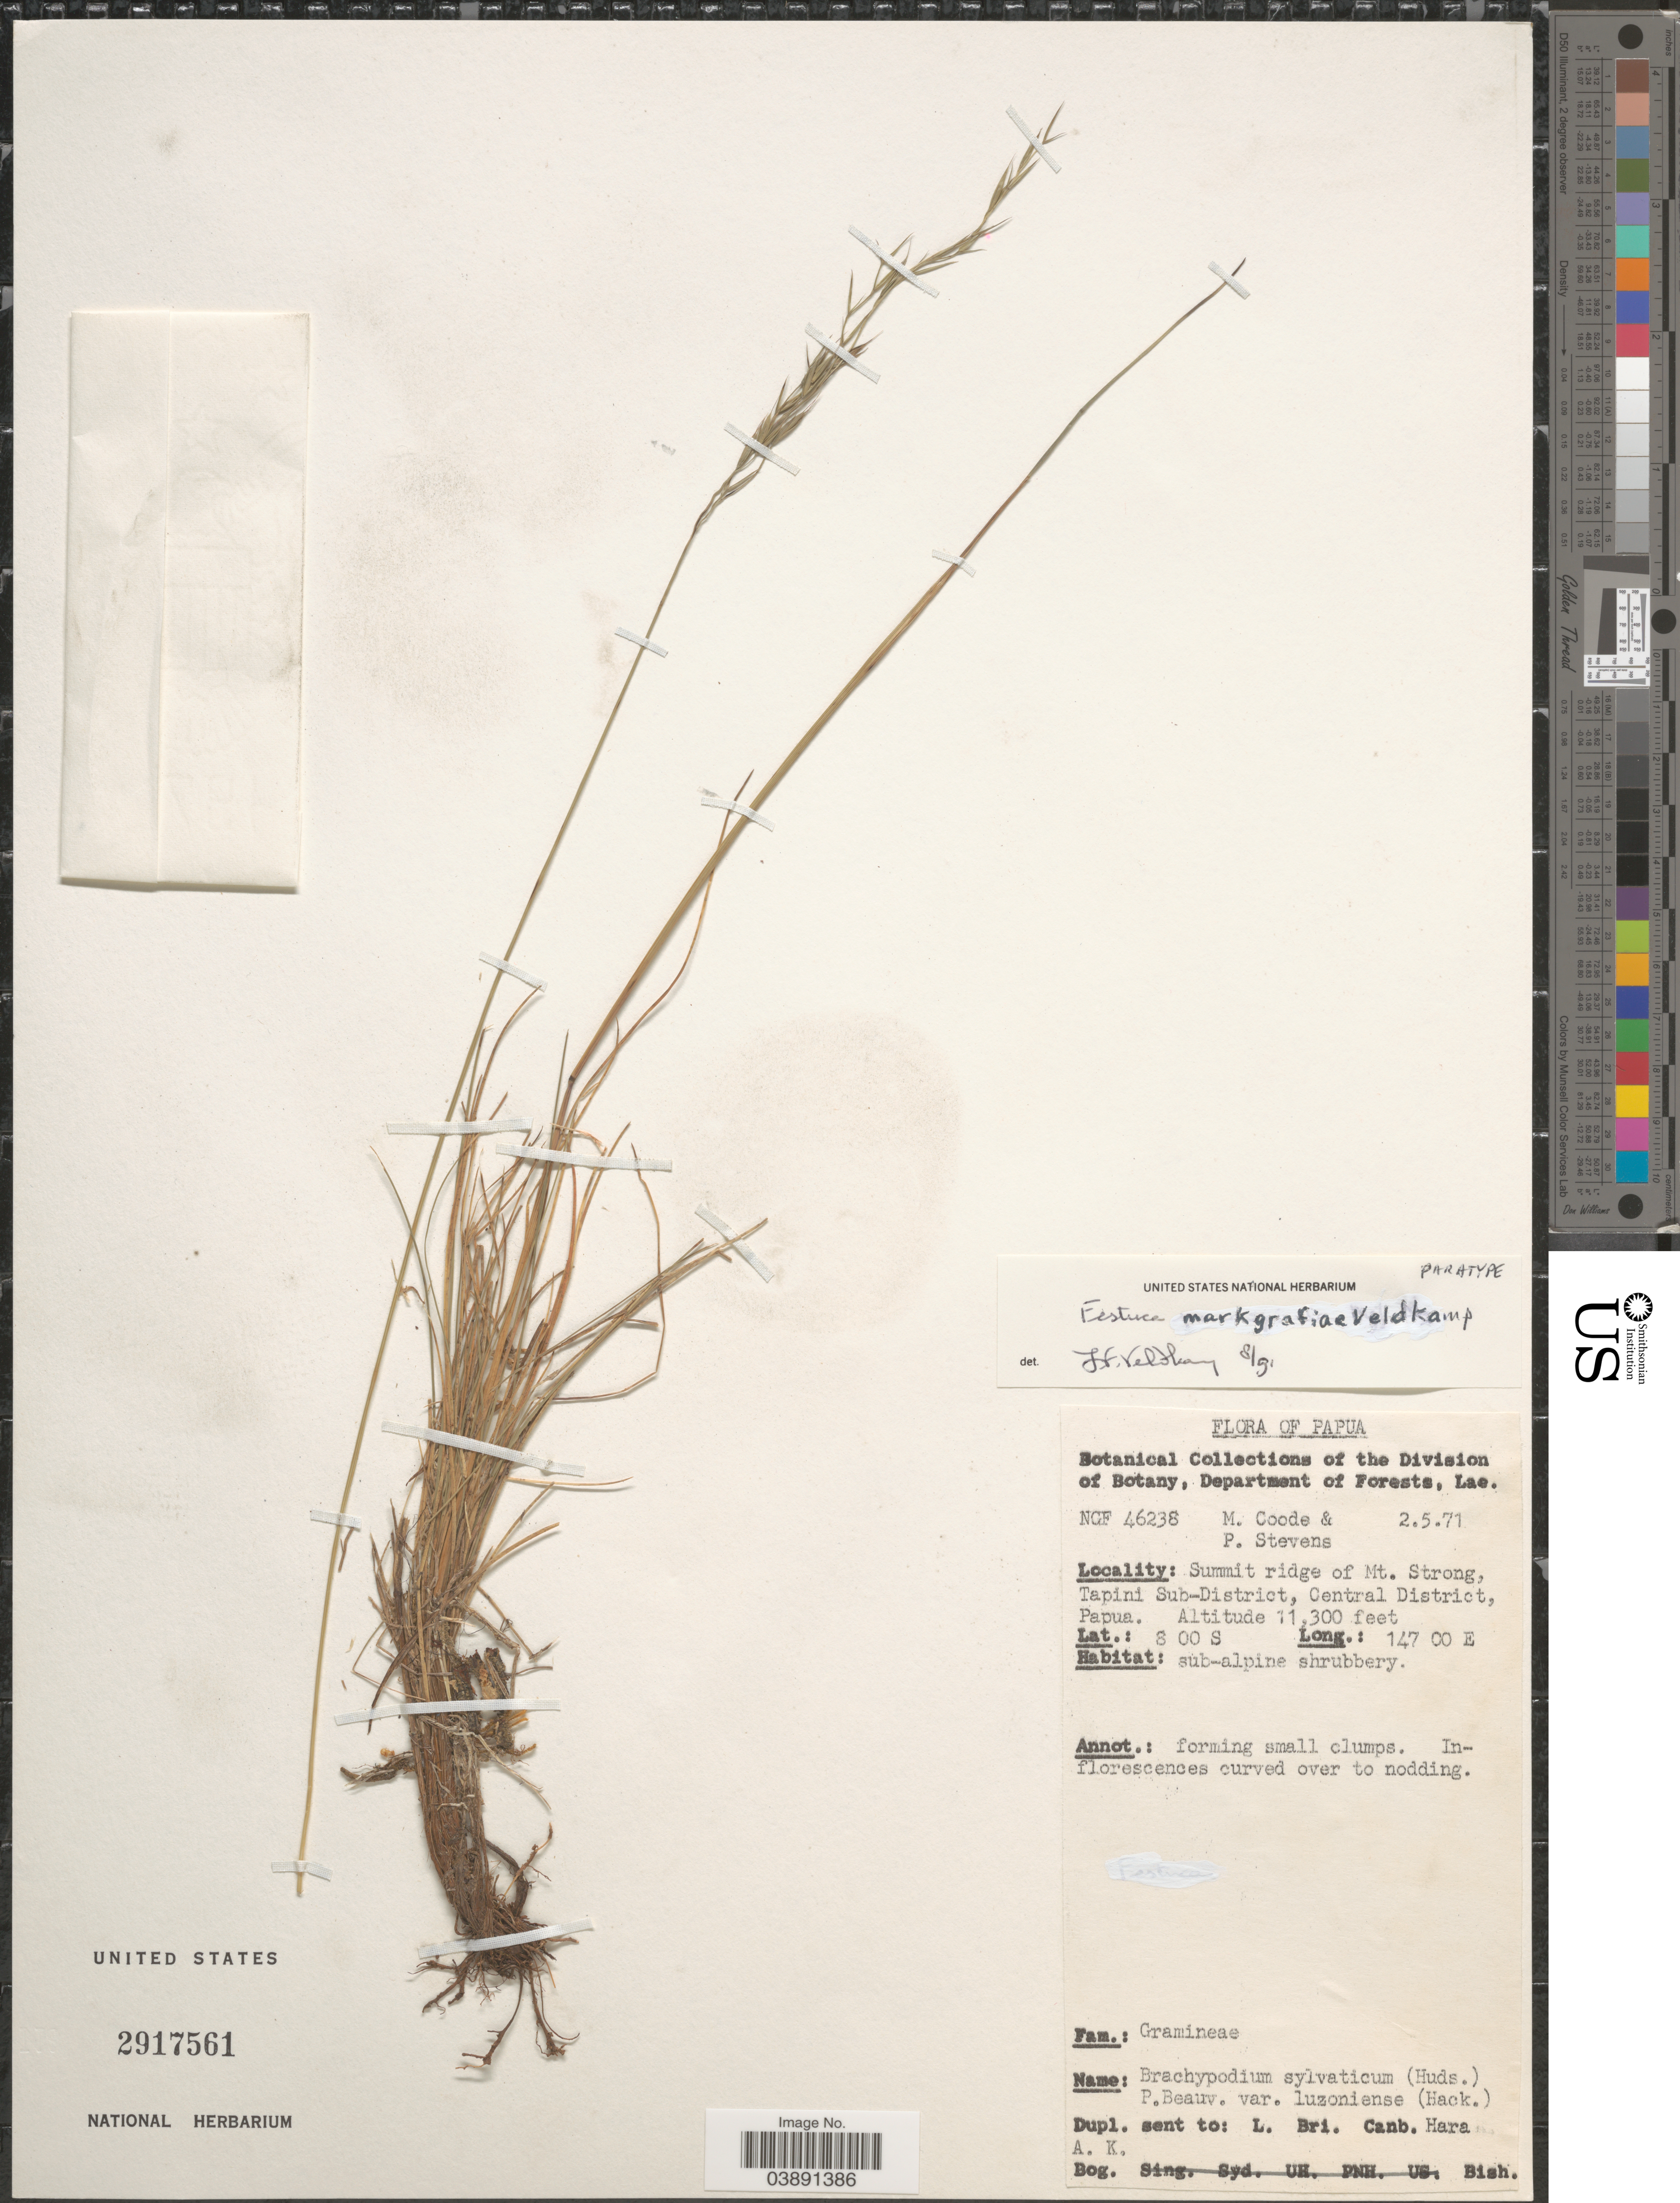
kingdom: Plantae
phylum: Tracheophyta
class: Liliopsida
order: Poales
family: Poaceae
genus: Festuca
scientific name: Festuca markgrafiae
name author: Veldkamp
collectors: M. Coode & P. F. Stevens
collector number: NCF 46238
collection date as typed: Transcribed d/m/y: 2/5/71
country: Papua New Guinea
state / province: Central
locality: Papua. Summit ridge of Mt. Strong, Tapini Sub-District, Central District.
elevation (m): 3444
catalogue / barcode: US 2917561